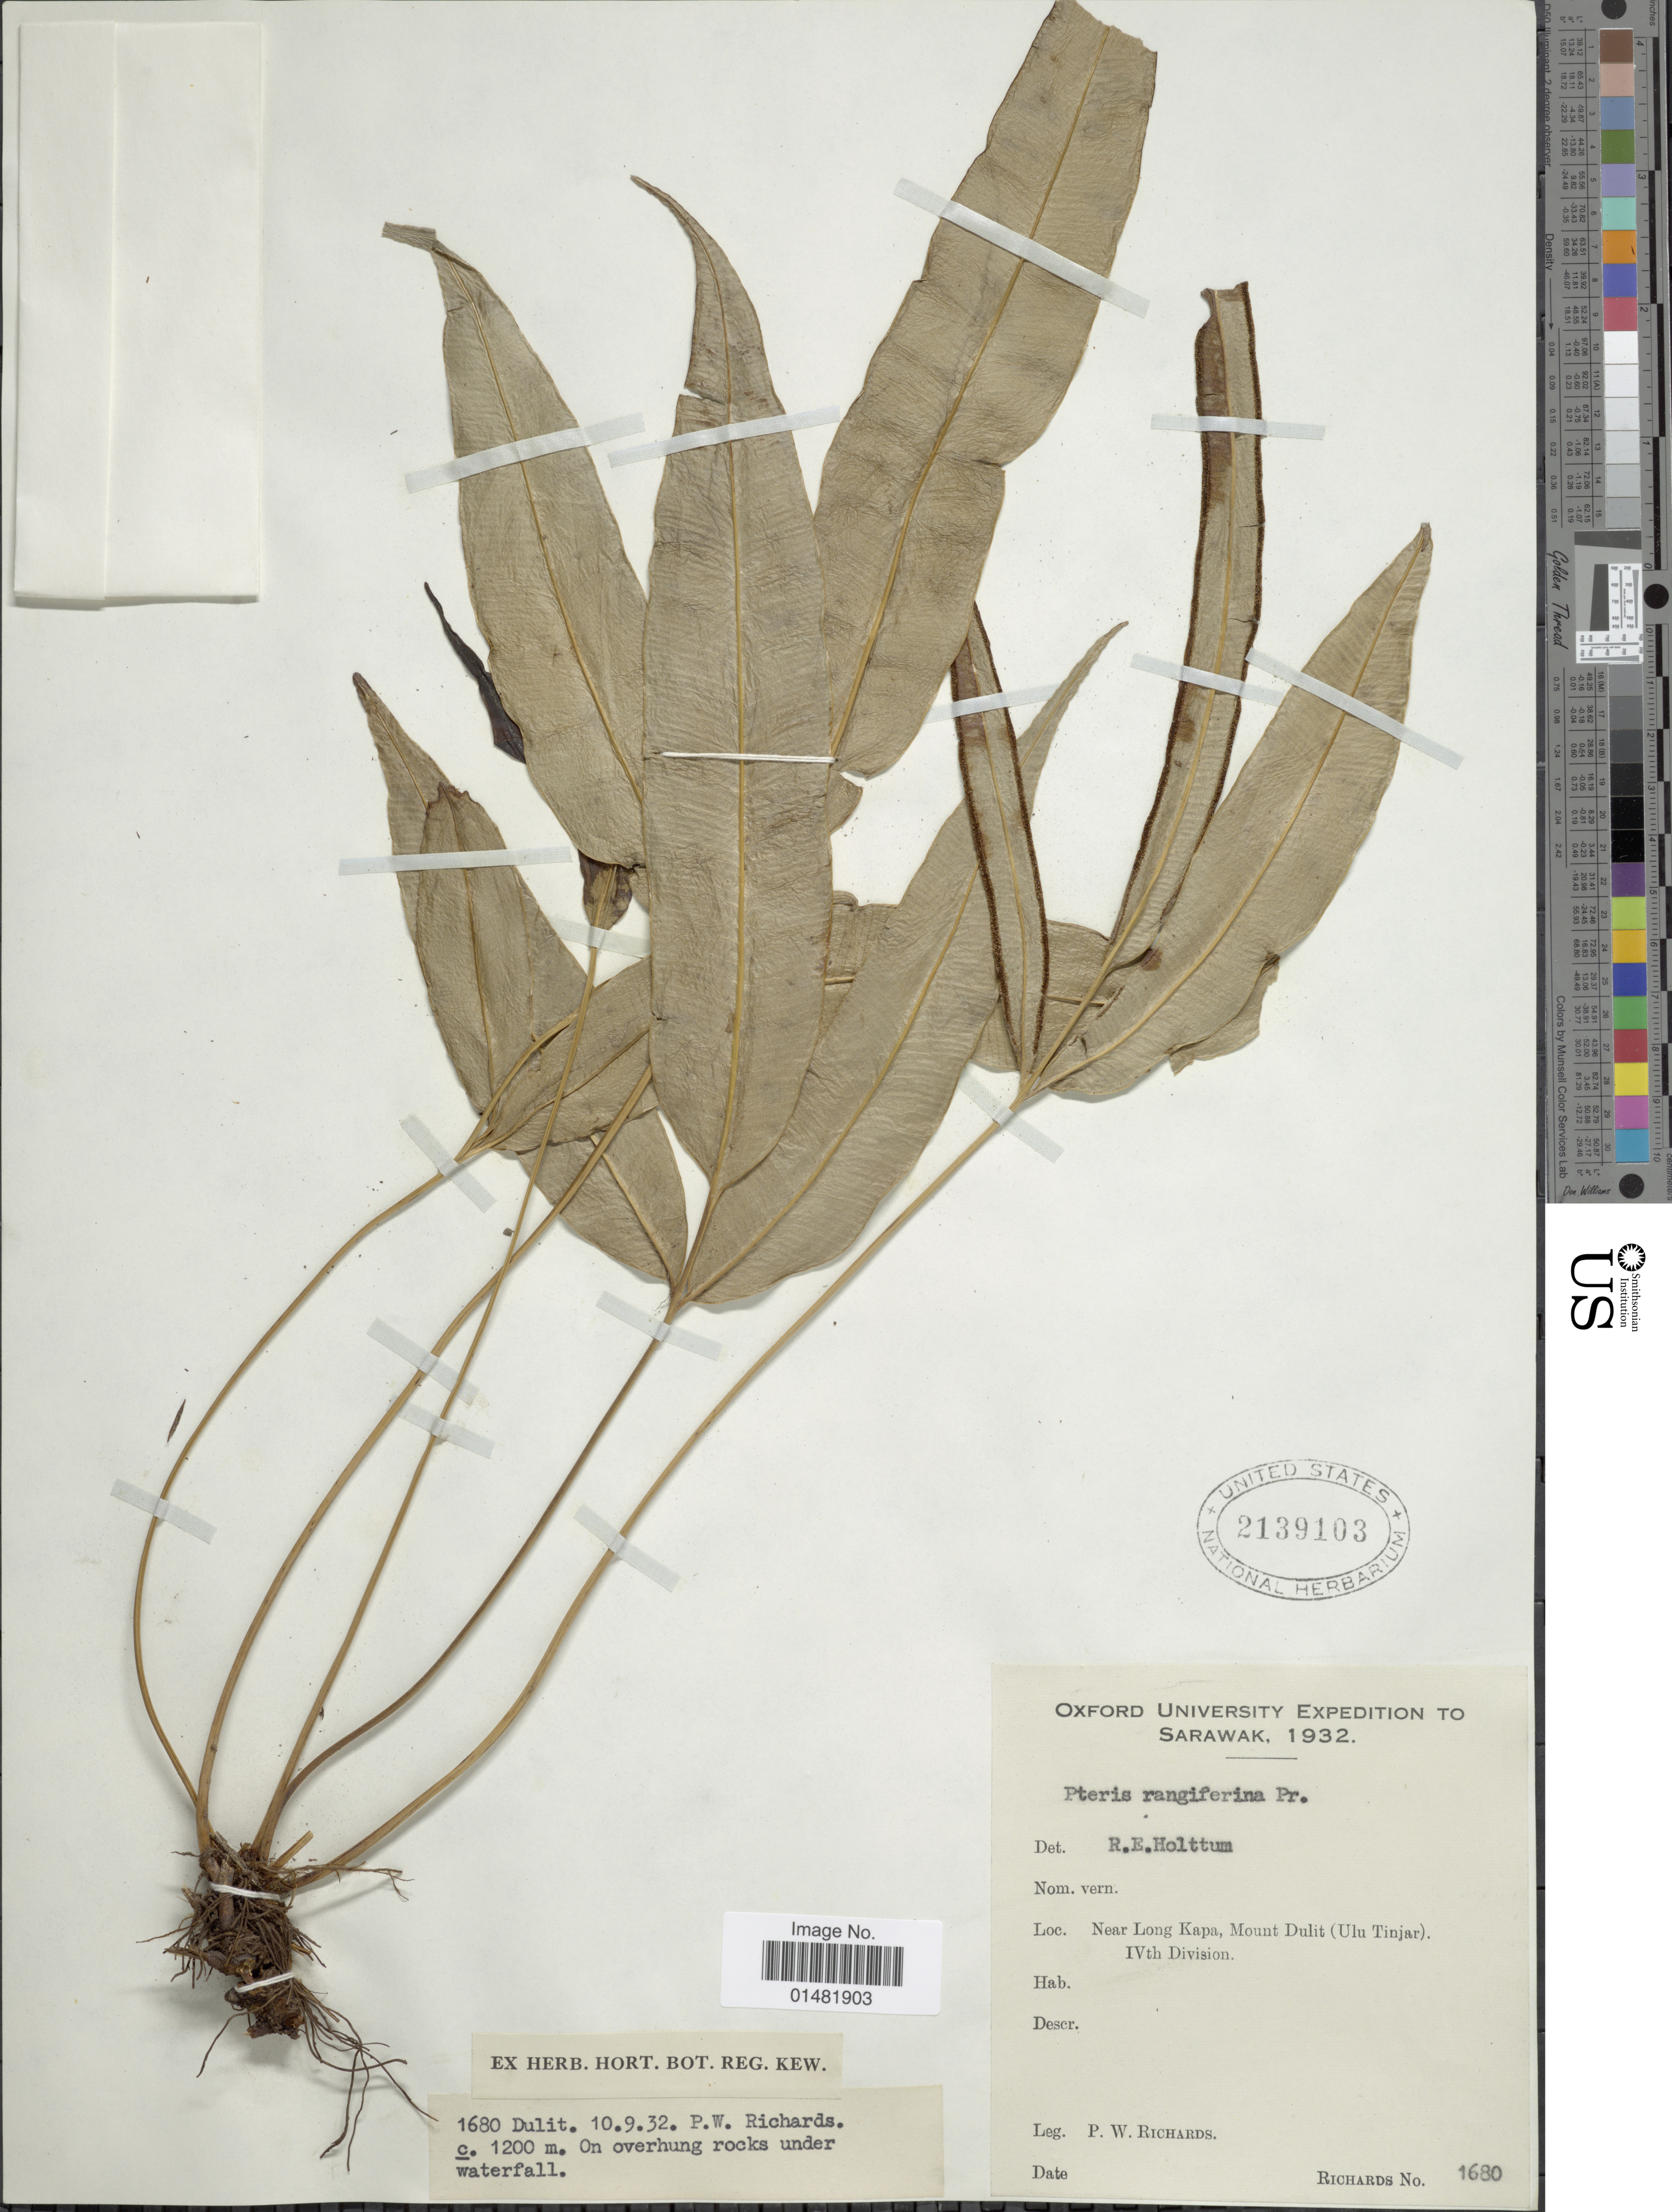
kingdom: Plantae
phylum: Tracheophyta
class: Polypodiopsida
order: Polypodiales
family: Pteridaceae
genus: Pteris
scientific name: Pteris rangiferina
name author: C. Presl ex Miq.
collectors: P. Richards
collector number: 1680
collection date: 1932-09-10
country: Malaysia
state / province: Sarawak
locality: Near Long Kapa, Mount Dulit (Ulu Tinjar), IVth Division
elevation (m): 1200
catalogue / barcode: US 2139103